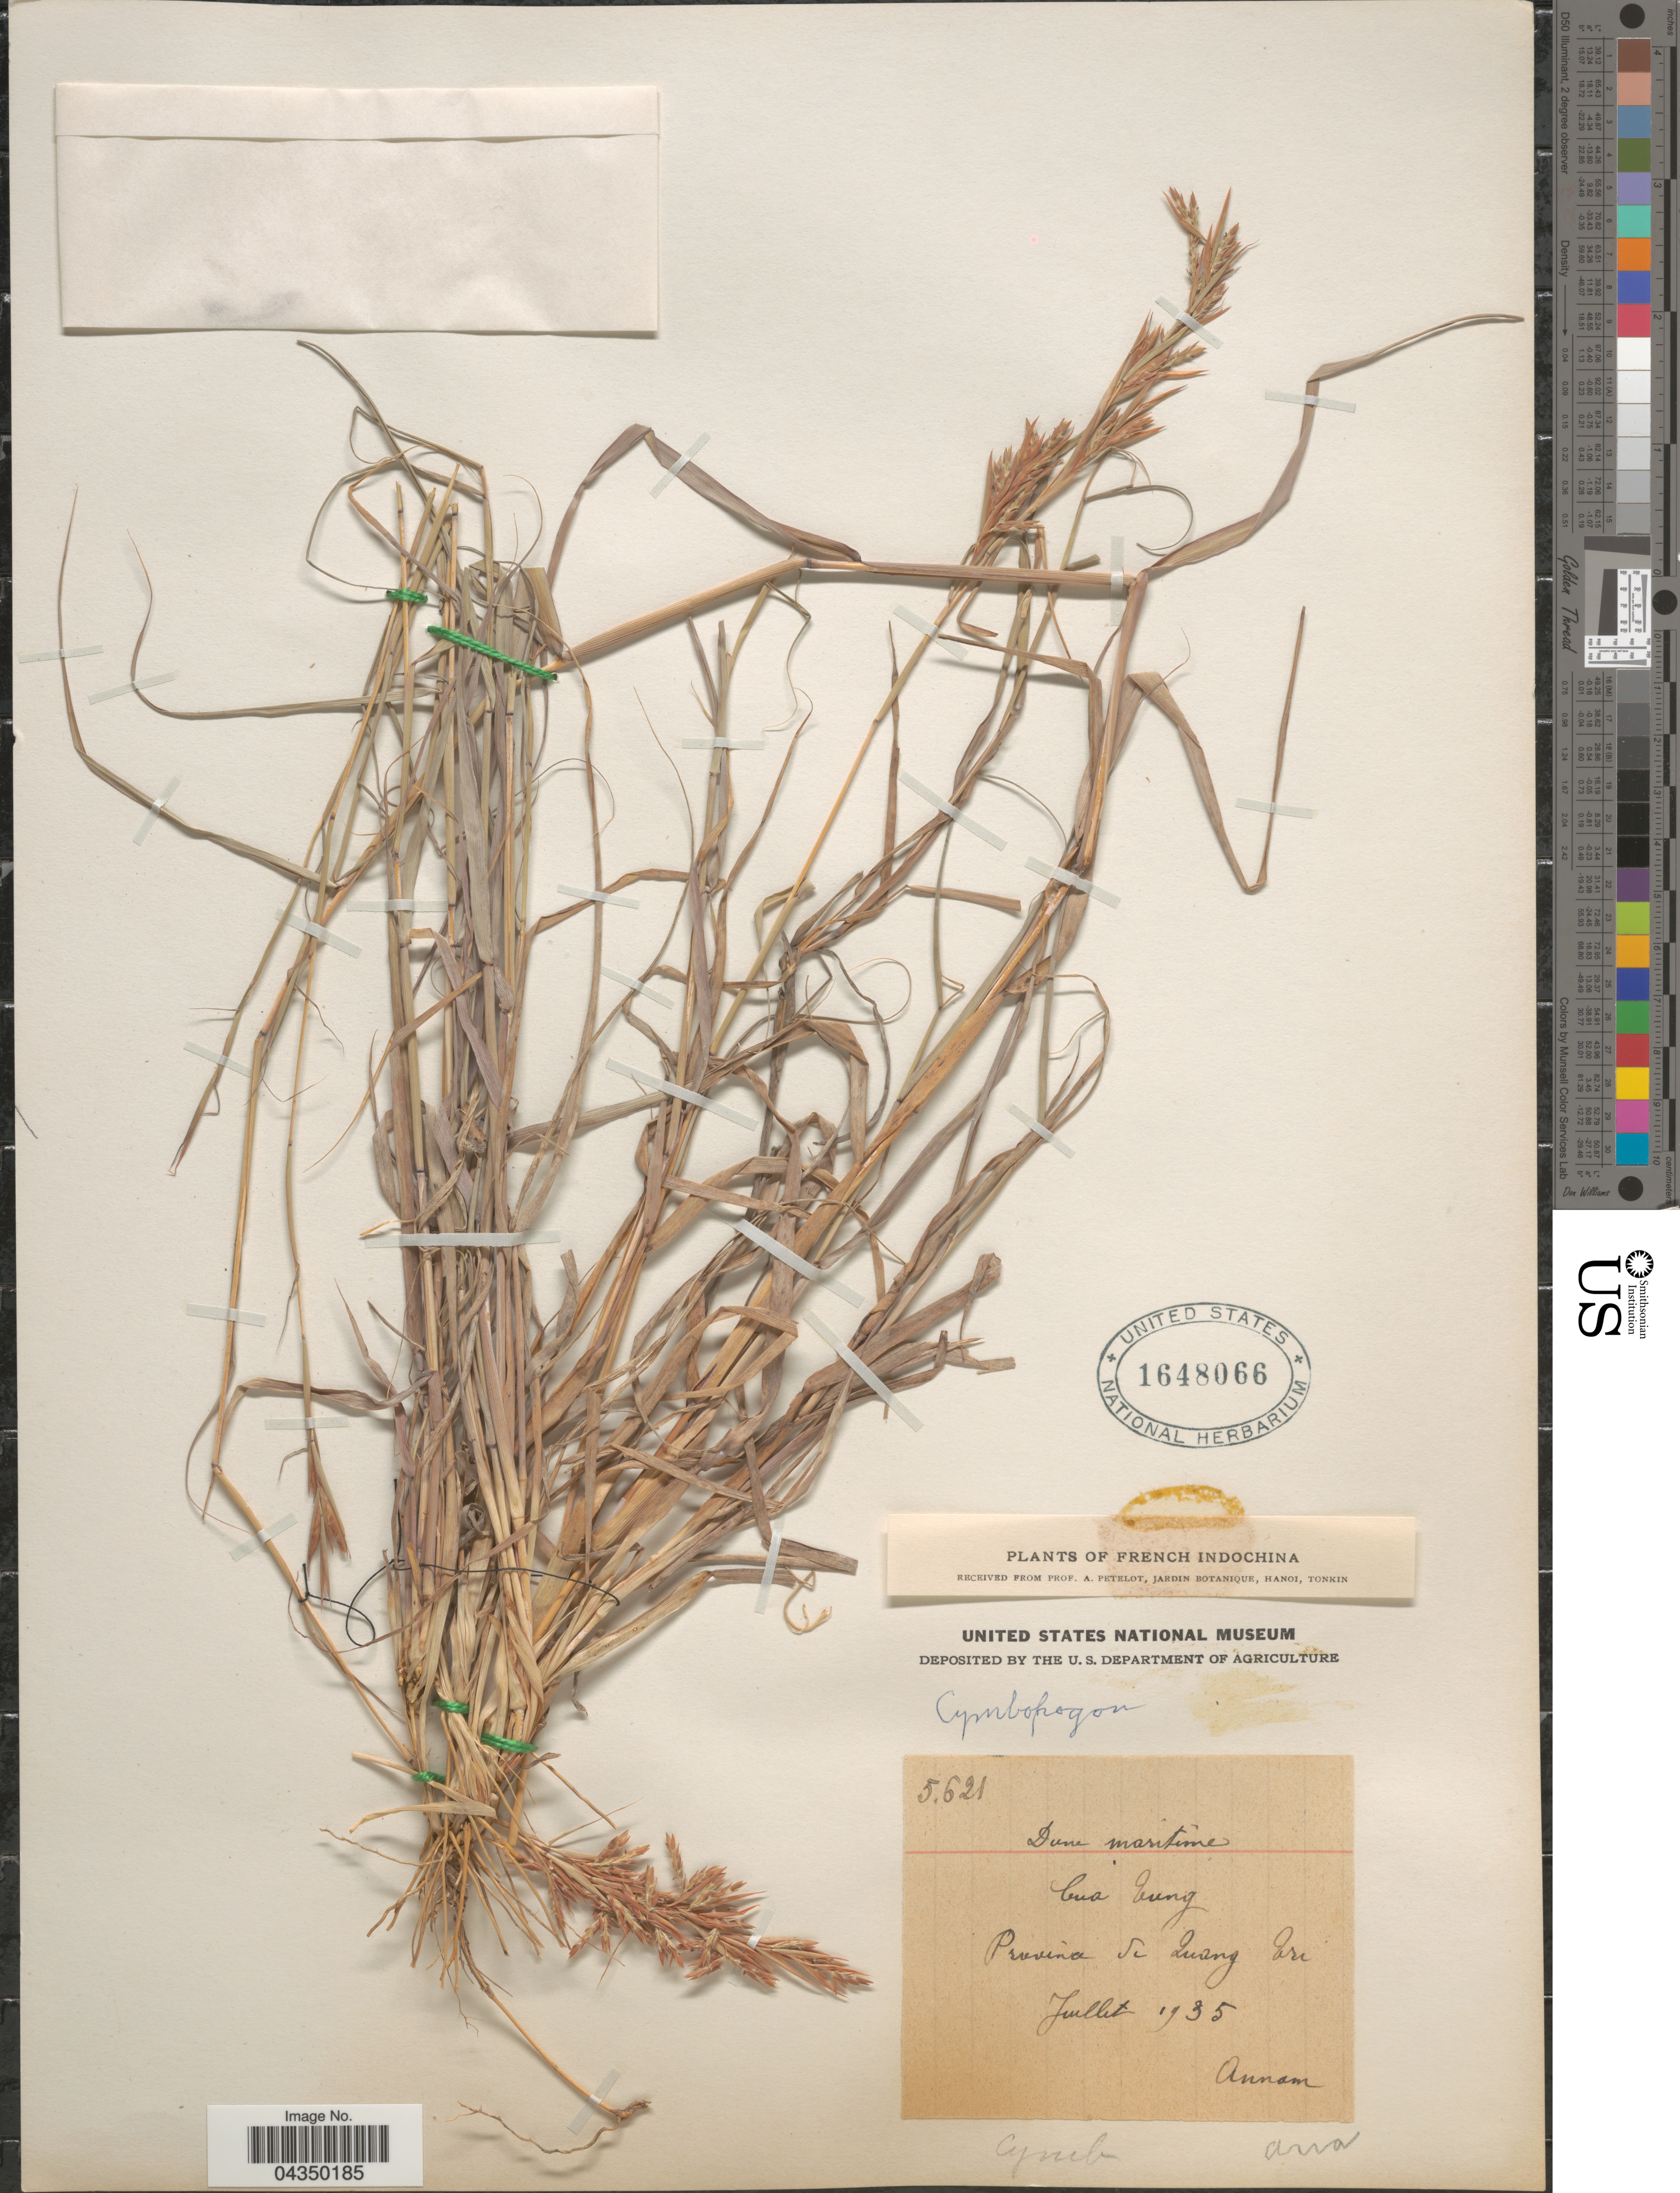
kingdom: Plantae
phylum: Tracheophyta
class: Liliopsida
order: Poales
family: Poaceae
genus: Cymbopogon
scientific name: Cymbopogon sp.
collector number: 5621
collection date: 1935-07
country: Vietnam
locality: Dune maritime. Cua Tung. Province de Quang Tri.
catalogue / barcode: US 1648066